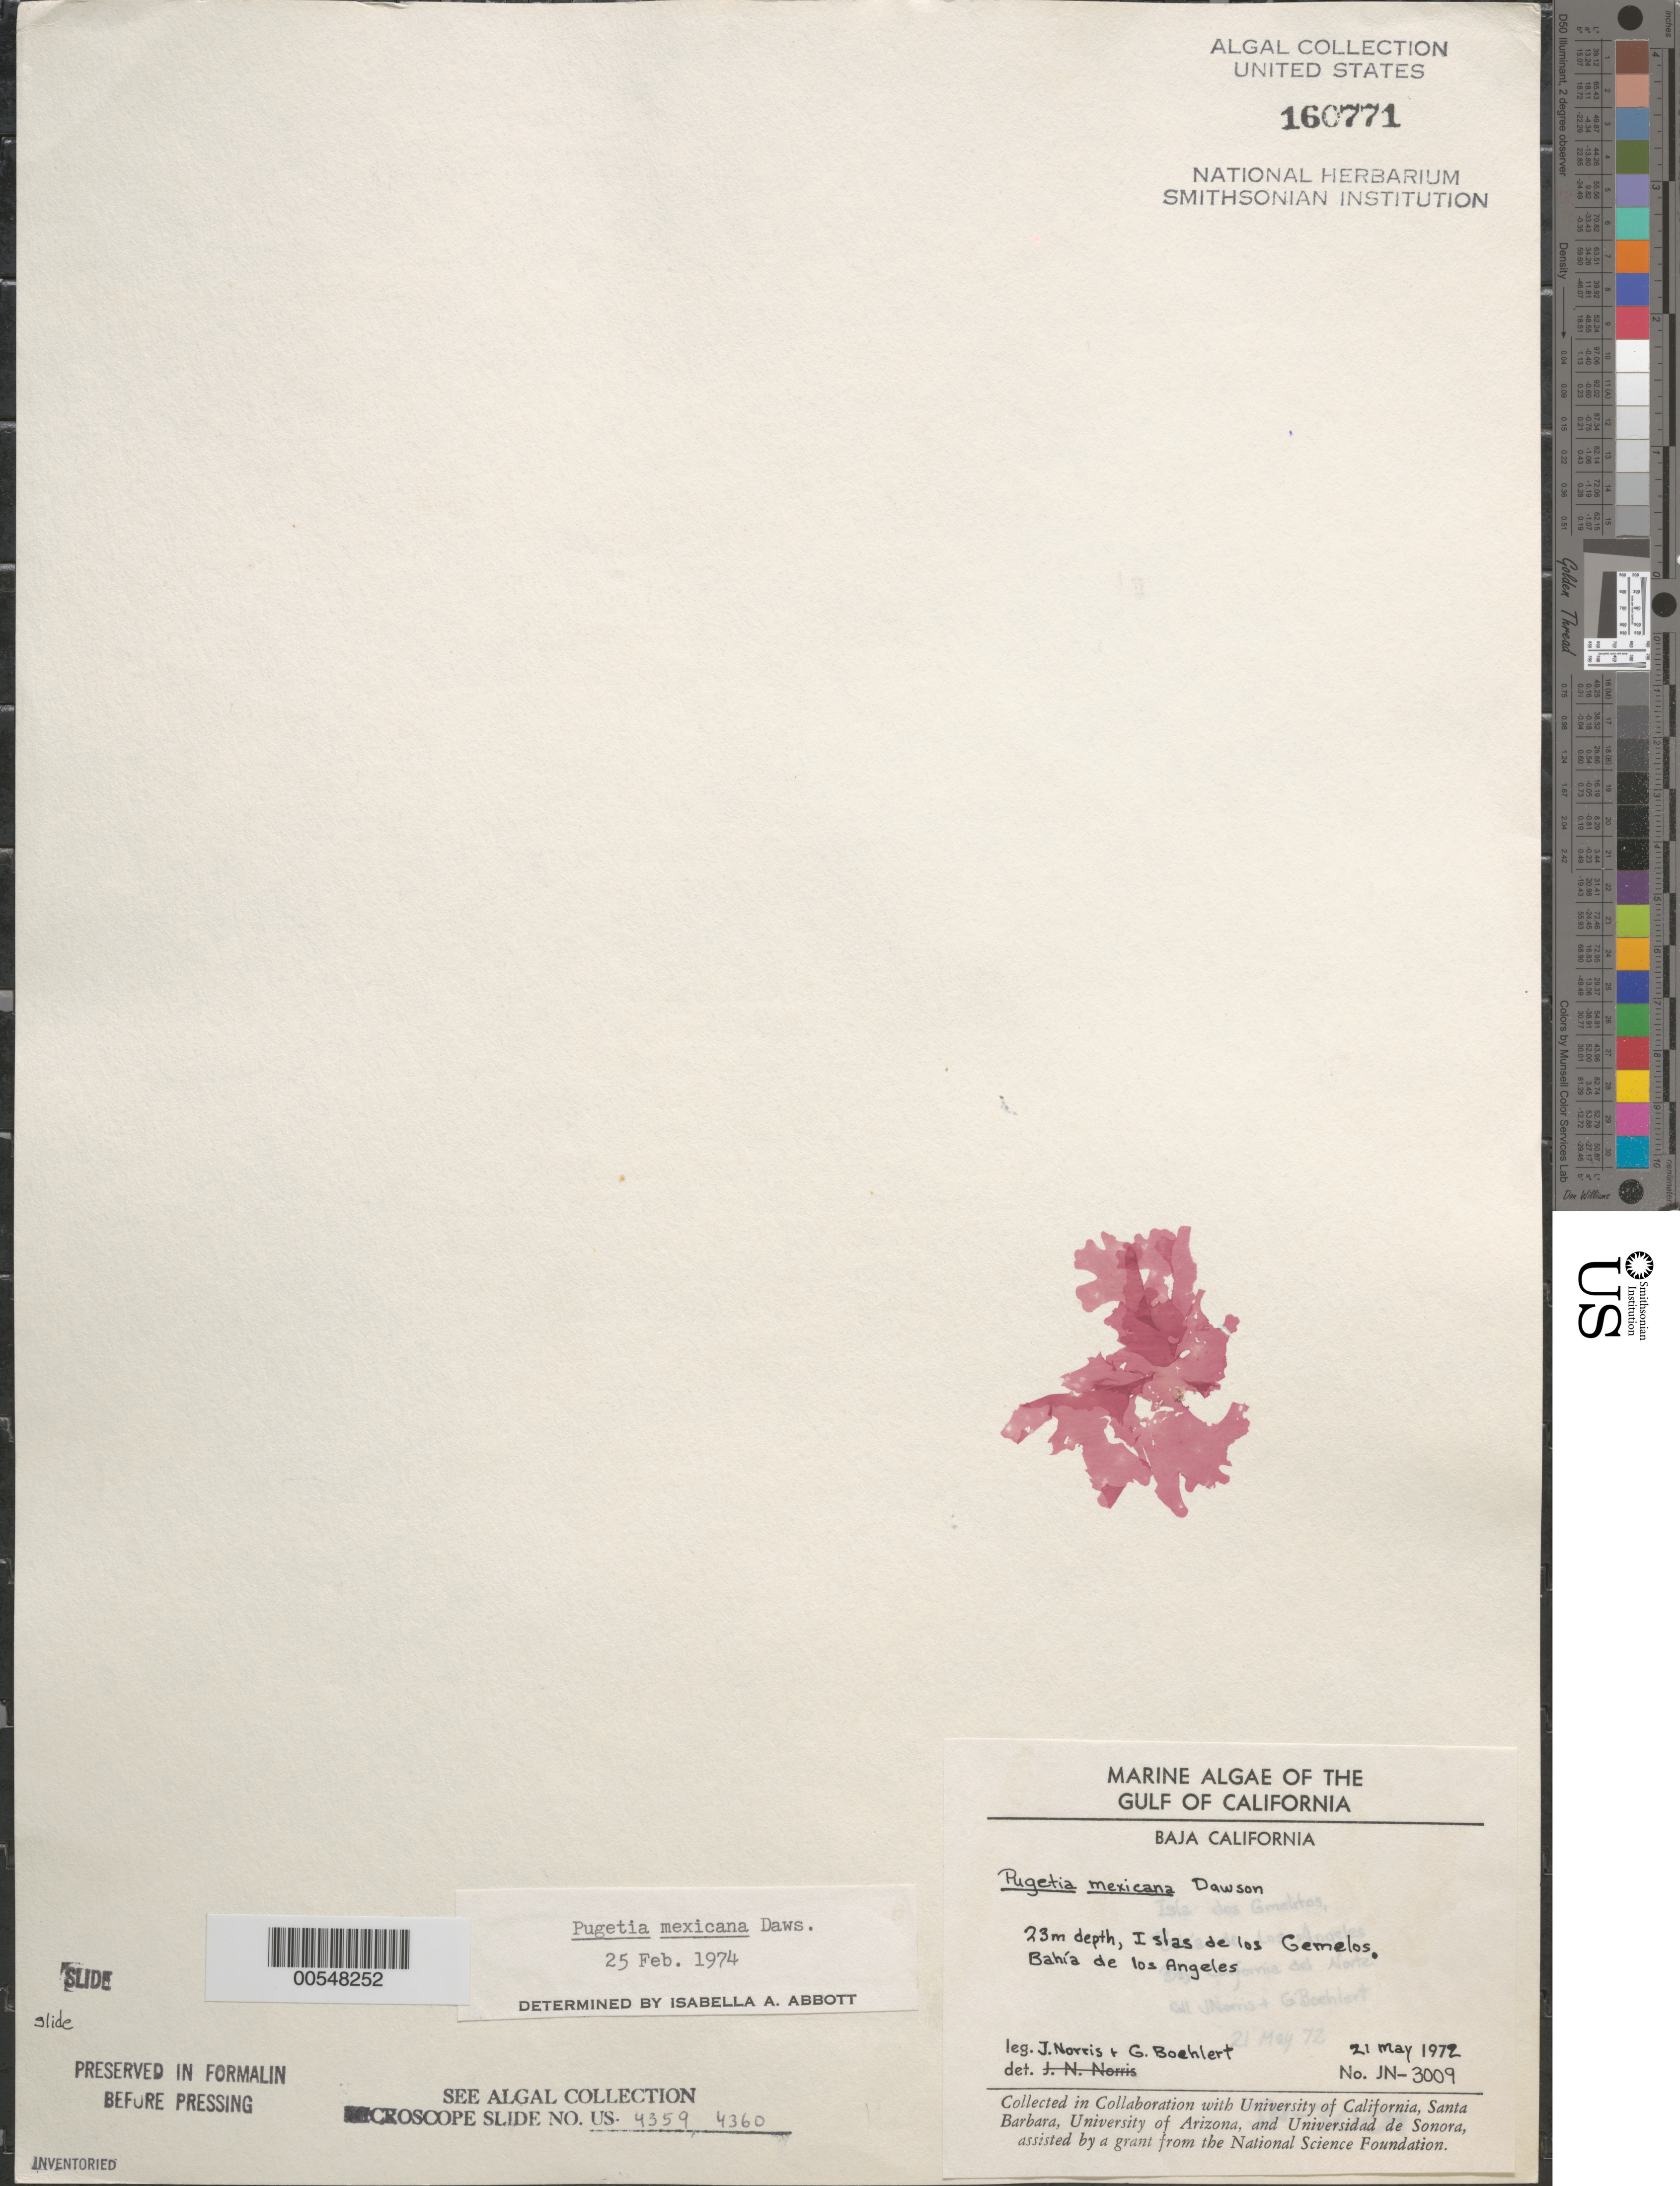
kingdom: Plantae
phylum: Rhodophyta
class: Florideophyceae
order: Gigartinales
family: Kallymeniaceae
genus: Pugetia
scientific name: Pugetia mexicana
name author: E.Y. Dawson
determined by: Abbott, Isabella A.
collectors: J. N. Norris & G. Boehlert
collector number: JN-3009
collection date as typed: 21 May 1972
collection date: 1972-05-21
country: Mexico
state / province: Baja California Norte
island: Isla de Los Gemelitos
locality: Bahia de los Angeles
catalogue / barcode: US 160771